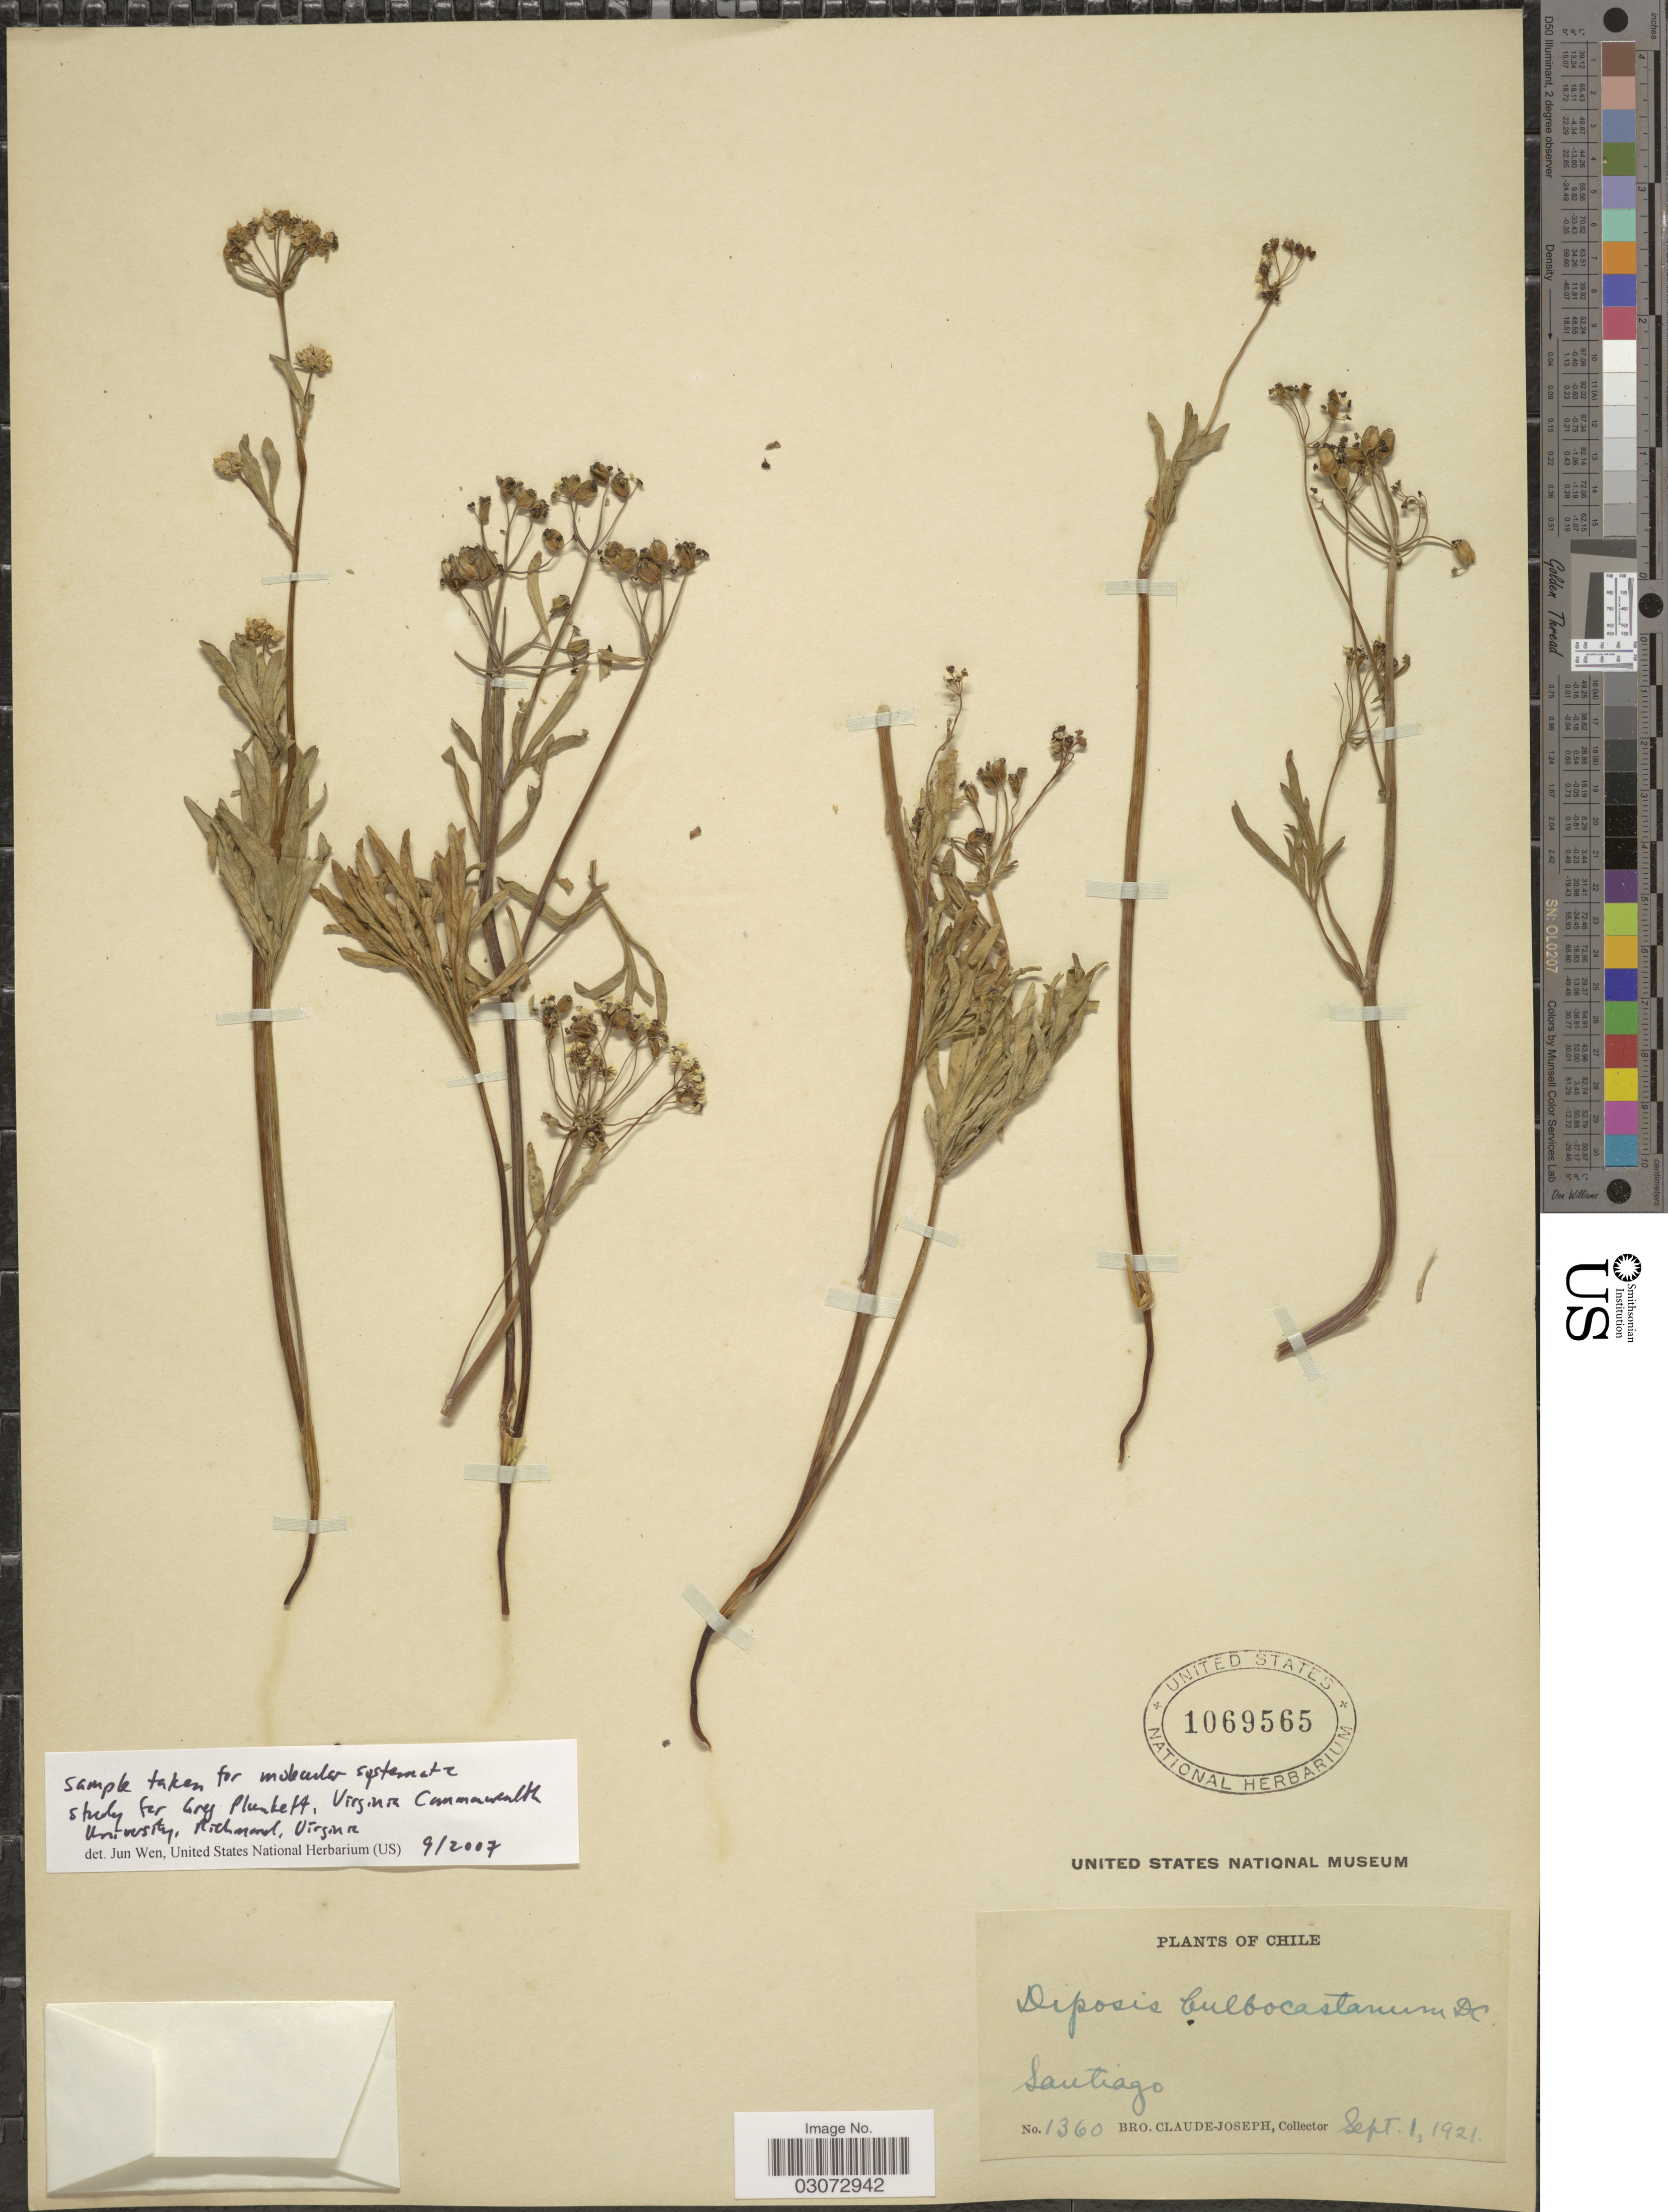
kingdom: Plantae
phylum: Tracheophyta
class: Magnoliopsida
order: Apiales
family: Apiaceae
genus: Diposis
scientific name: Diposis bulbocastanum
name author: DC.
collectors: Bro. Claude-Joseph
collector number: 1360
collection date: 1921-09-01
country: Chile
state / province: Región Metropolitana (RM)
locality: Santiago.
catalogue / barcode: US 1069565